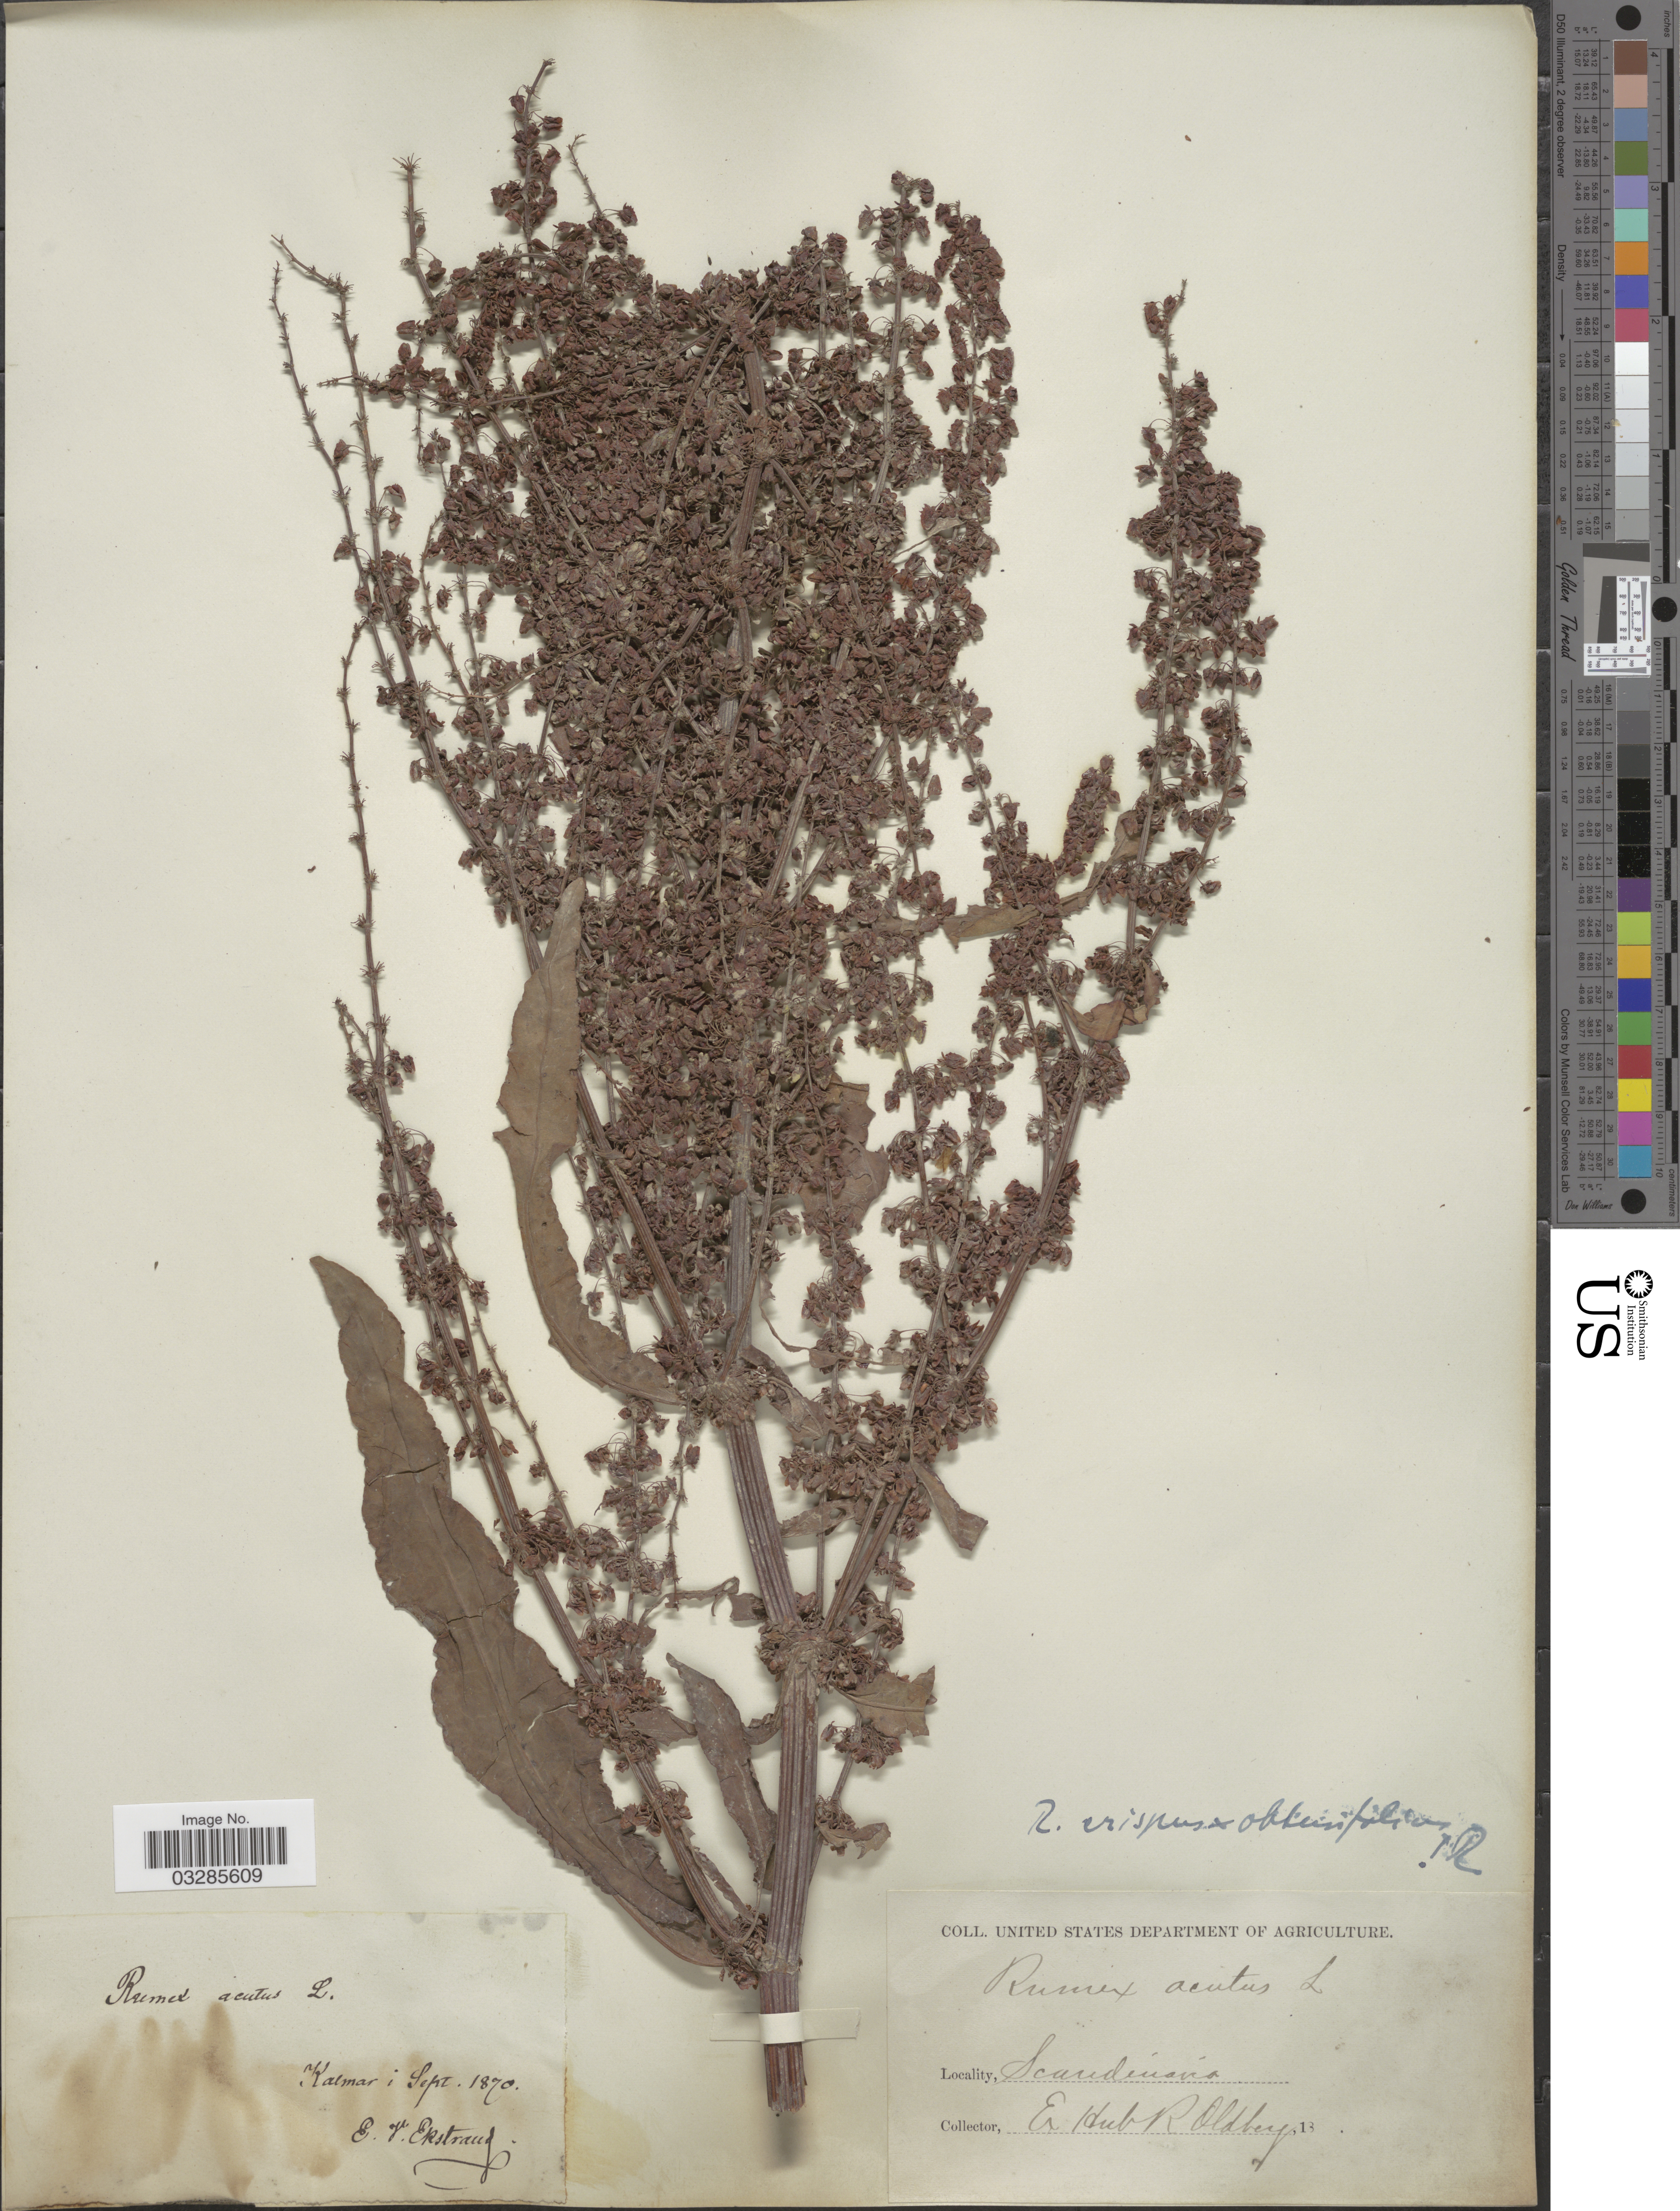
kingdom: Plantae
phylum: Tracheophyta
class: Magnoliopsida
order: Caryophyllales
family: Polygonaceae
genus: Rumex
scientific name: Rumex crispus x R. obtusifolius L.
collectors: E. Ekstrand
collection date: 1870-09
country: Sweden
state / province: Kalmar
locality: Scandinavia.